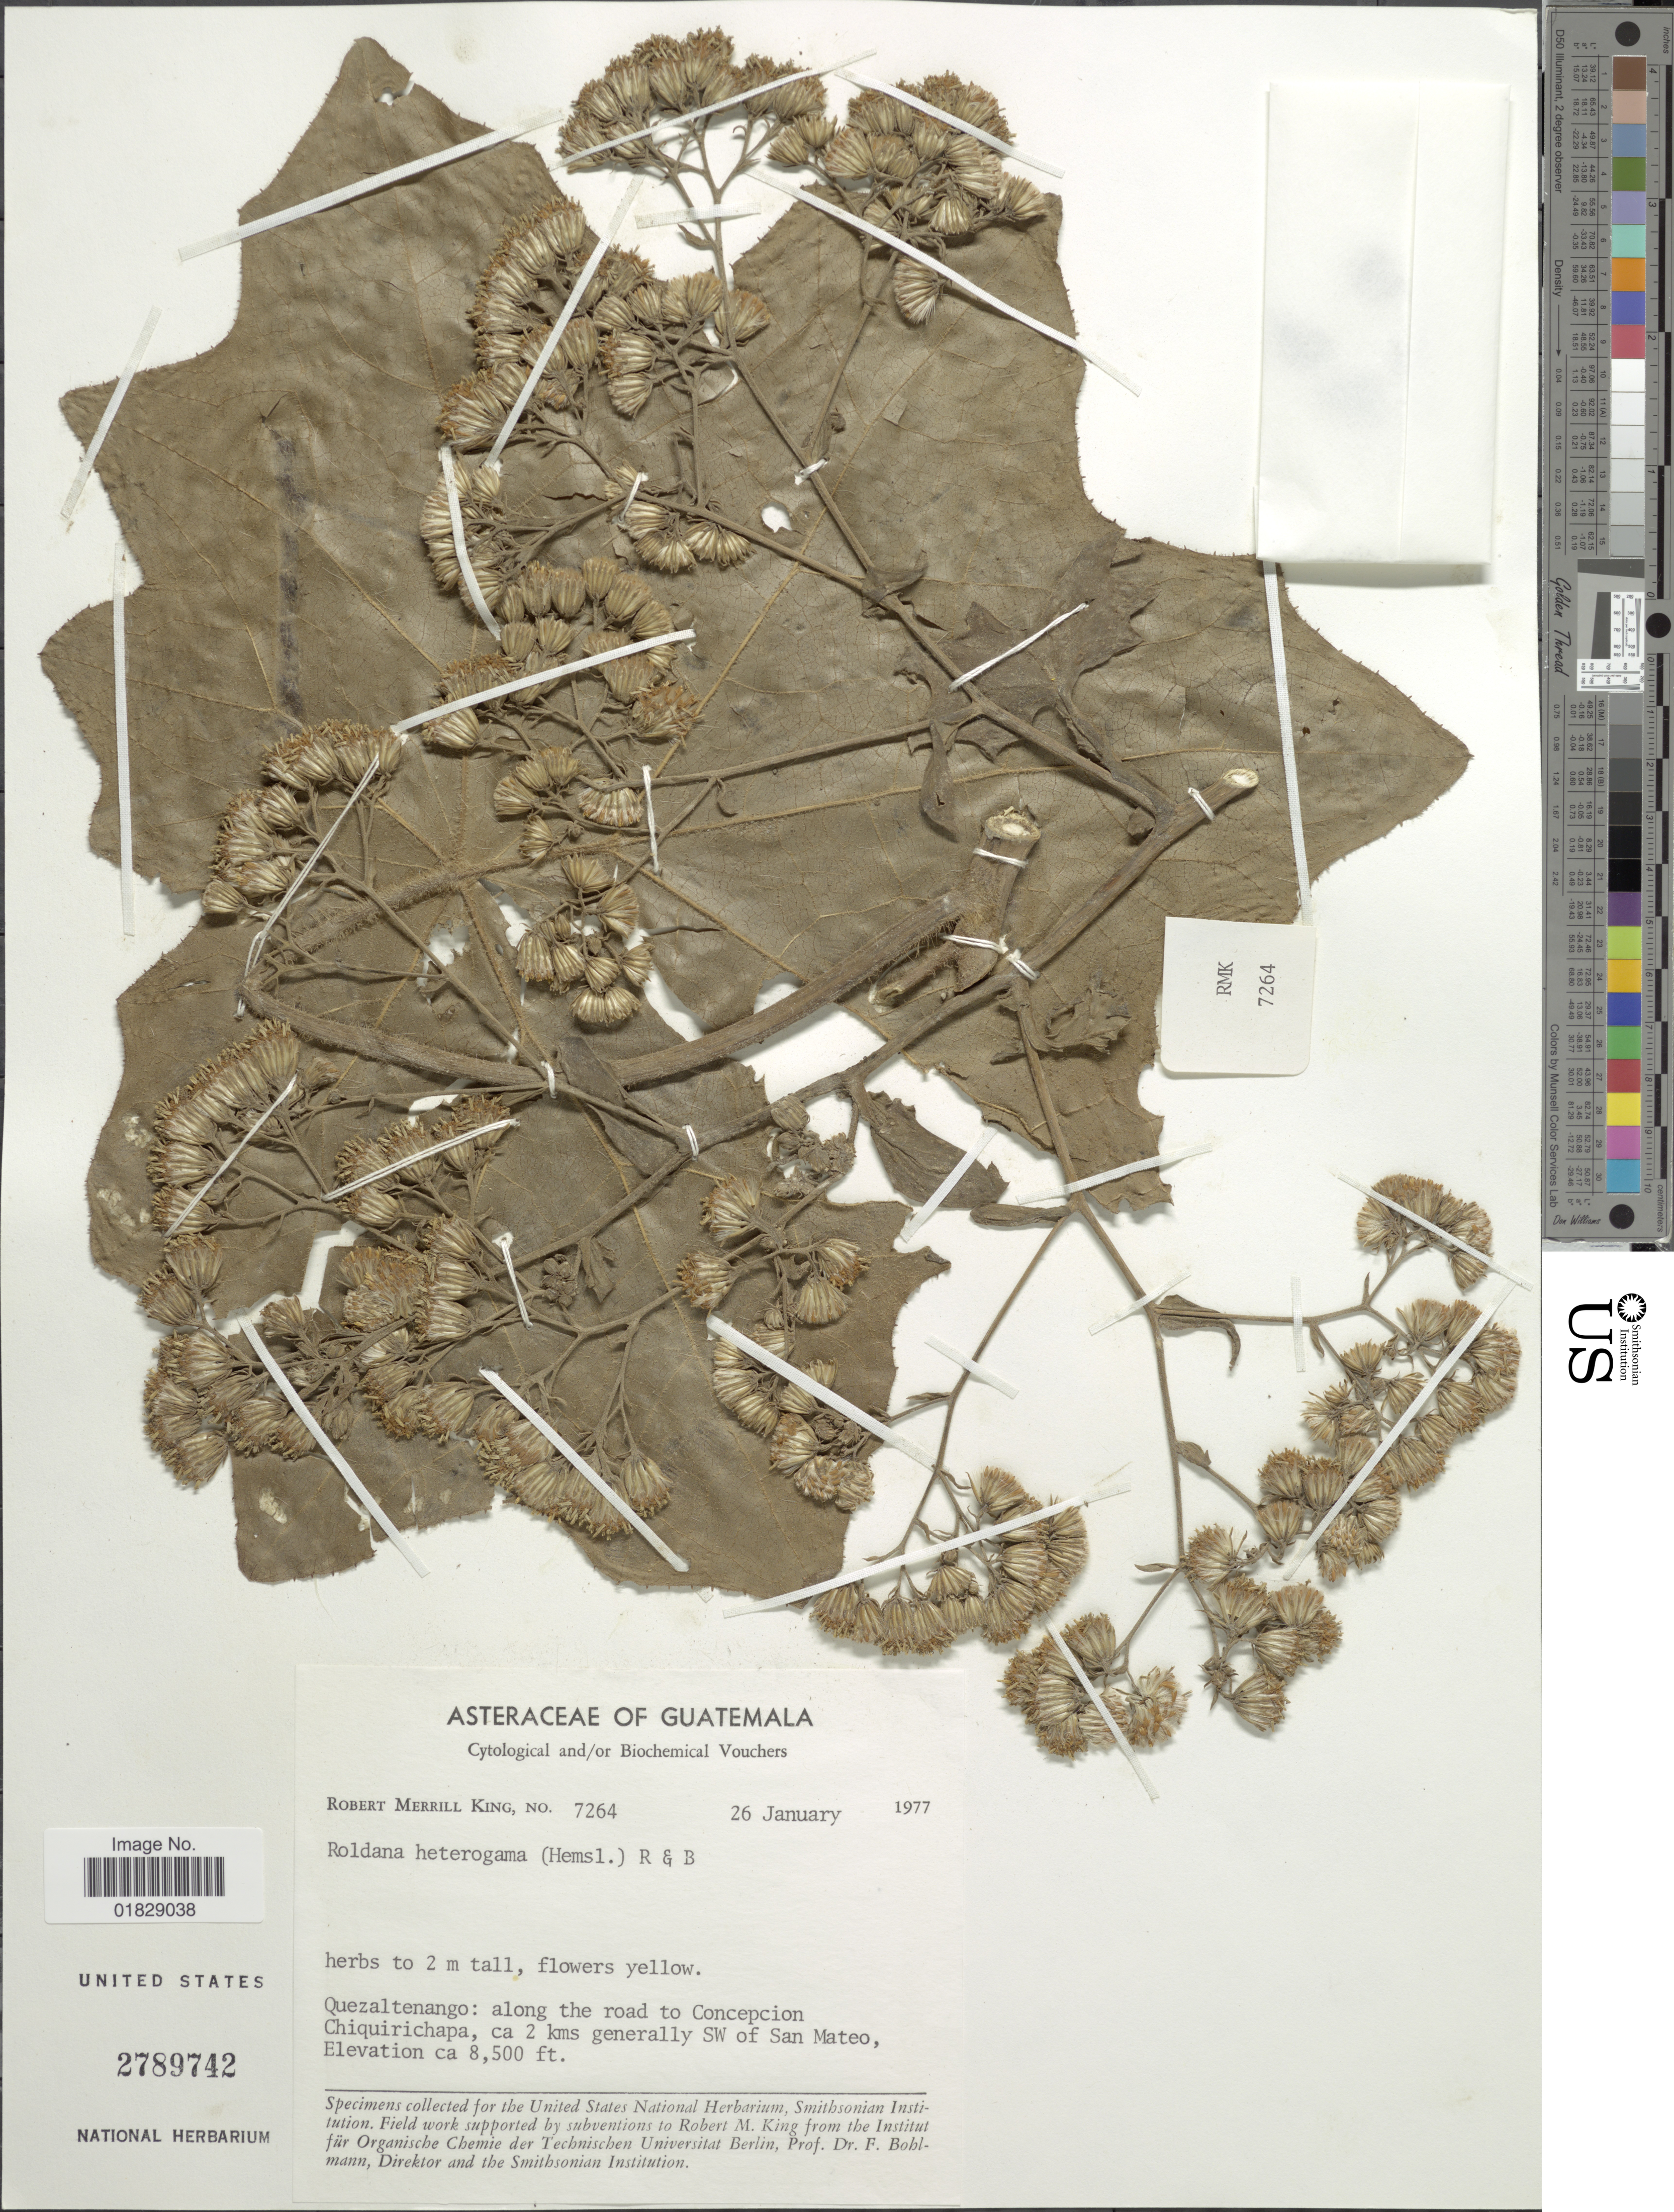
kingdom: Plantae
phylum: Tracheophyta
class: Magnoliopsida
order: Asterales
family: Asteraceae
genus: Roldana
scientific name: Roldana heterogama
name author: (Benth.) H. Rob. & Brettell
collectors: R. M. King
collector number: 7264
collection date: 1977-01-26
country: Guatemala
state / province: Quetzaltenango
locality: Quezaltenango: along the road to Concepcion Chiquirichapa, ca 2 kms generally SW of San Mateo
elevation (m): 2591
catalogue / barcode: US 2789742